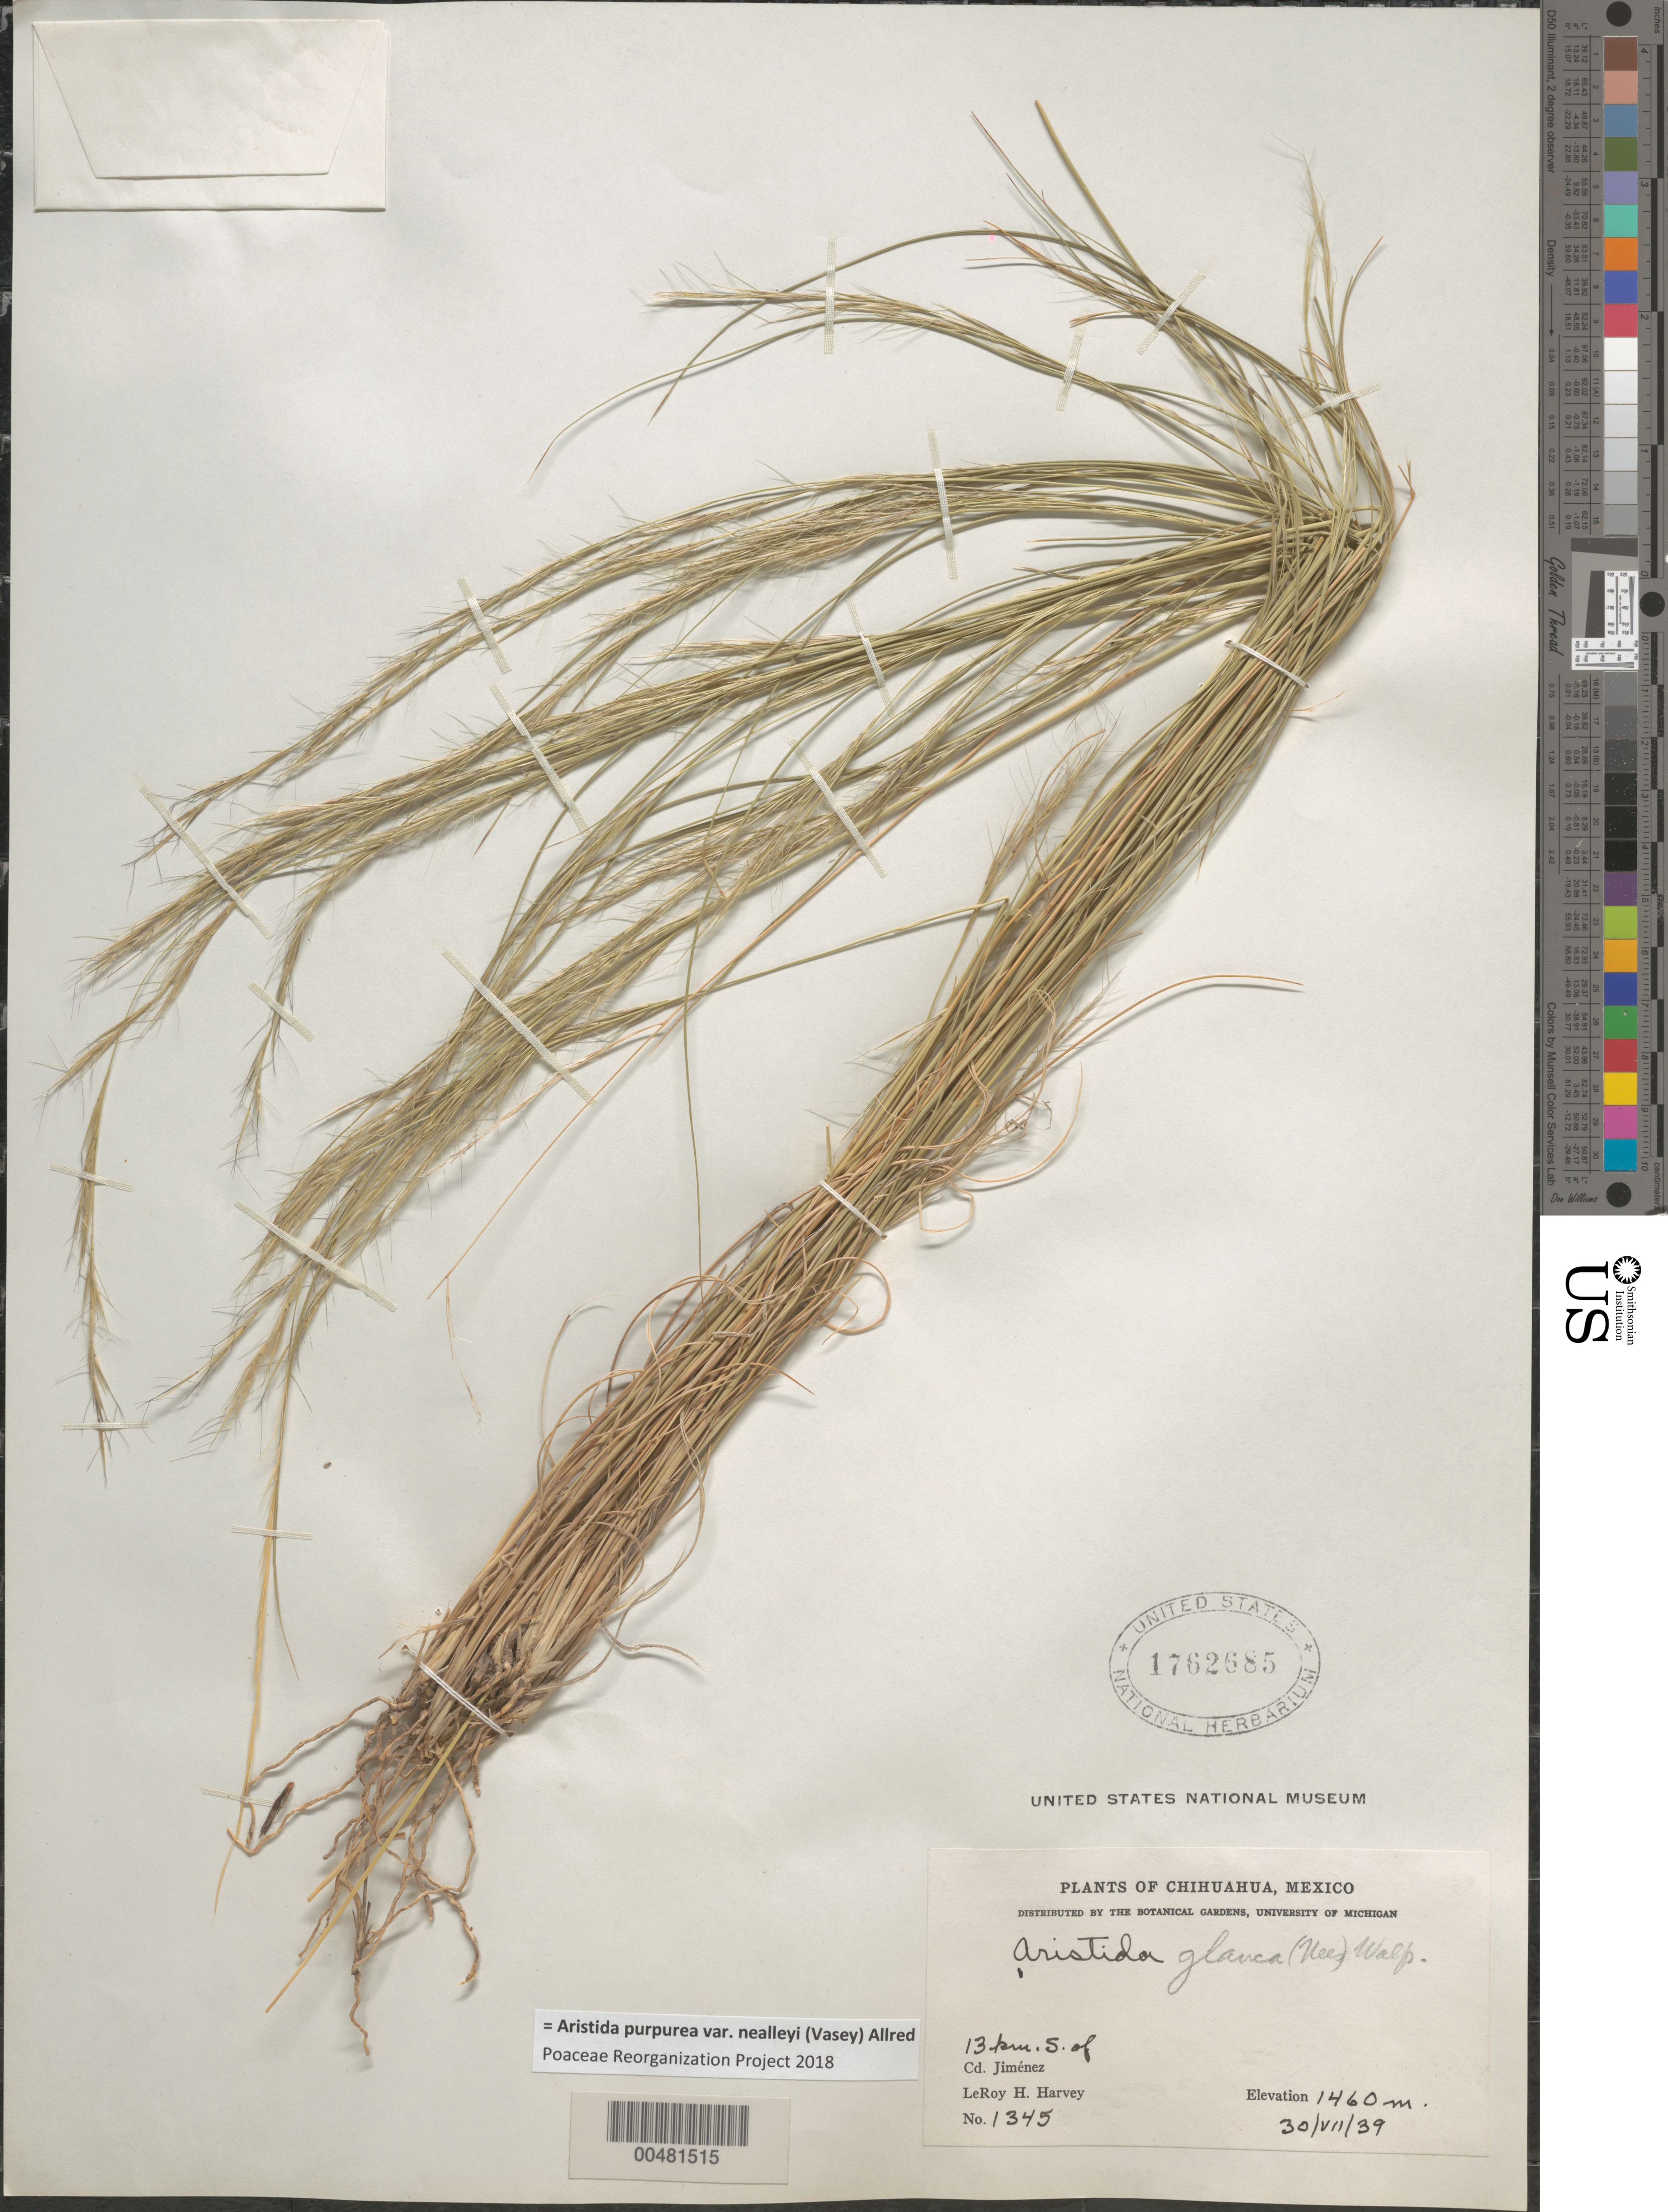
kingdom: Plantae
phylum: Tracheophyta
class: Liliopsida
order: Poales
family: Poaceae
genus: Aristida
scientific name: Aristida purpurea var. nealleyi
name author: (Vasey) Allred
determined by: Poaceae Reorganization Project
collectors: L. H. Harvey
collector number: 1345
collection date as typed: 30 Jul 1939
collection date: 1939-07-30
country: Mexico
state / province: Chihuahua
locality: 13 km S of Cd. Jiménez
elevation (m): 1460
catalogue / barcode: US 1762685